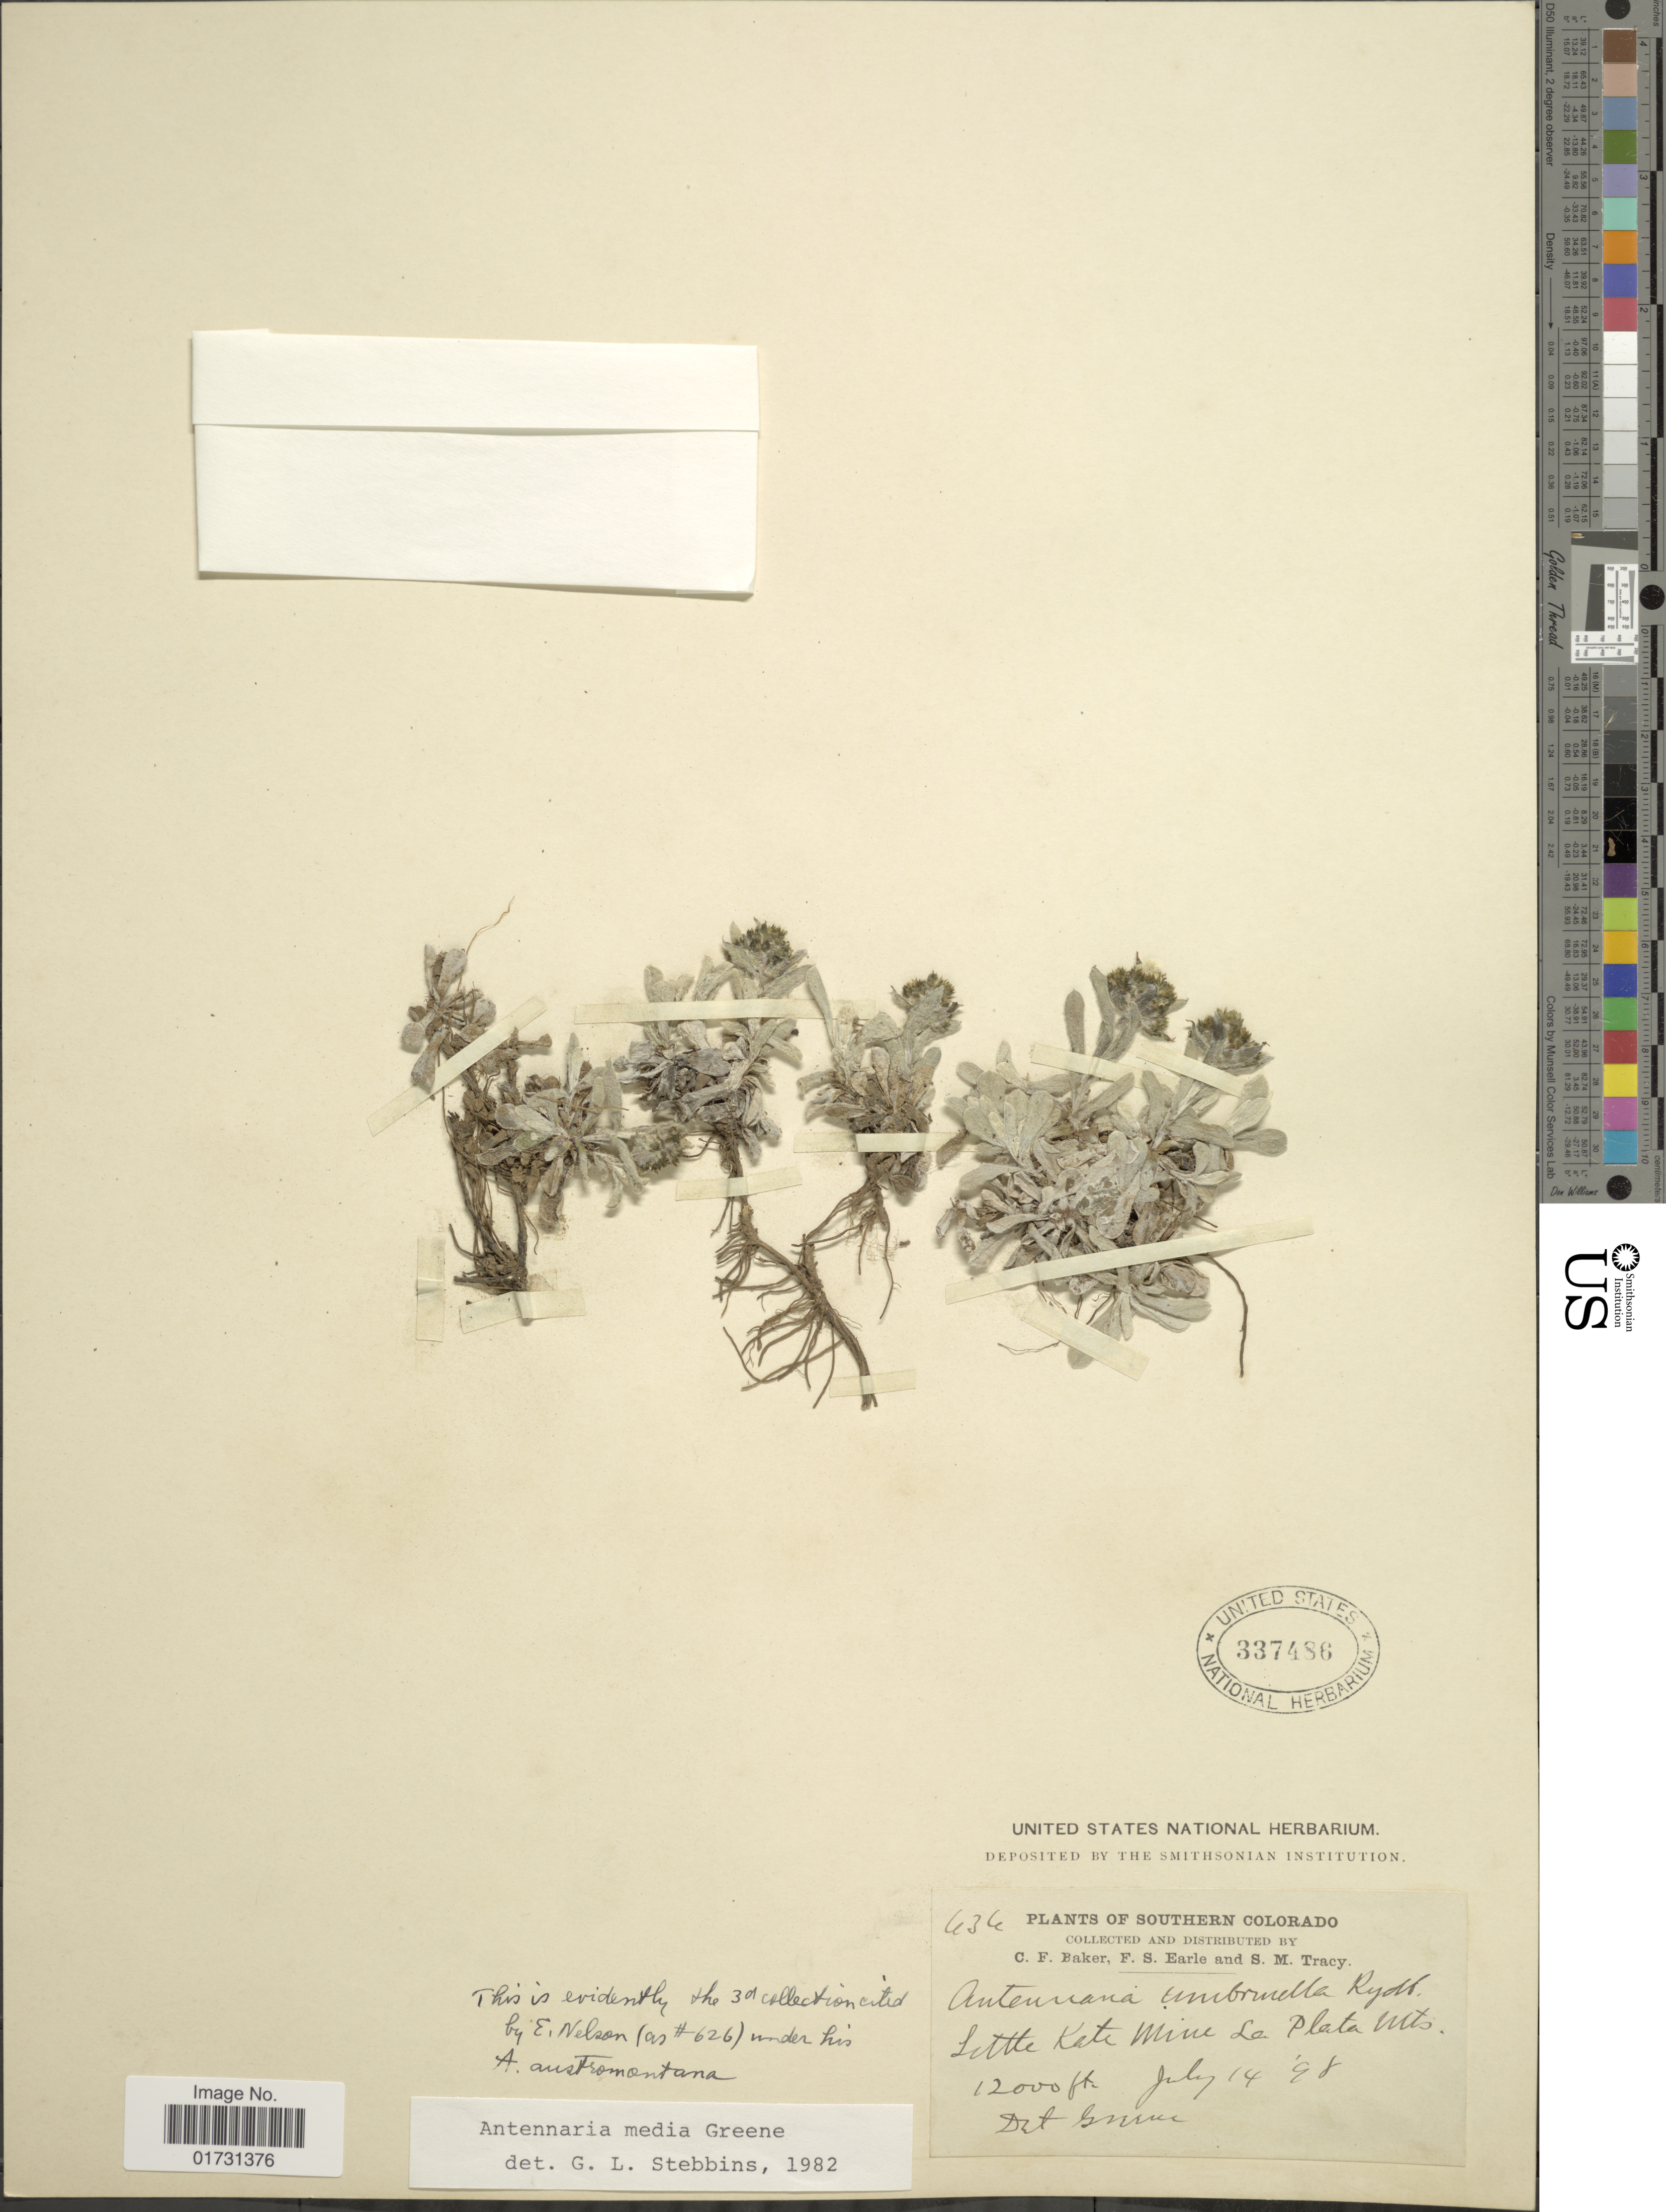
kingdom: Plantae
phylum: Tracheophyta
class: Magnoliopsida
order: Asterales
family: Asteraceae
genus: Antennaria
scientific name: Antennaria media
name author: Greene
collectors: C. F. Baker, F. S. Earle & S. M. Tracy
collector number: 636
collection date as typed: Transcribed d/m/y: 14/7/98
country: United States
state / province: Colorado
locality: Southern Colorado, Little Kate Mine La Plata Mts.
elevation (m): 3658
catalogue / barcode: US 337486